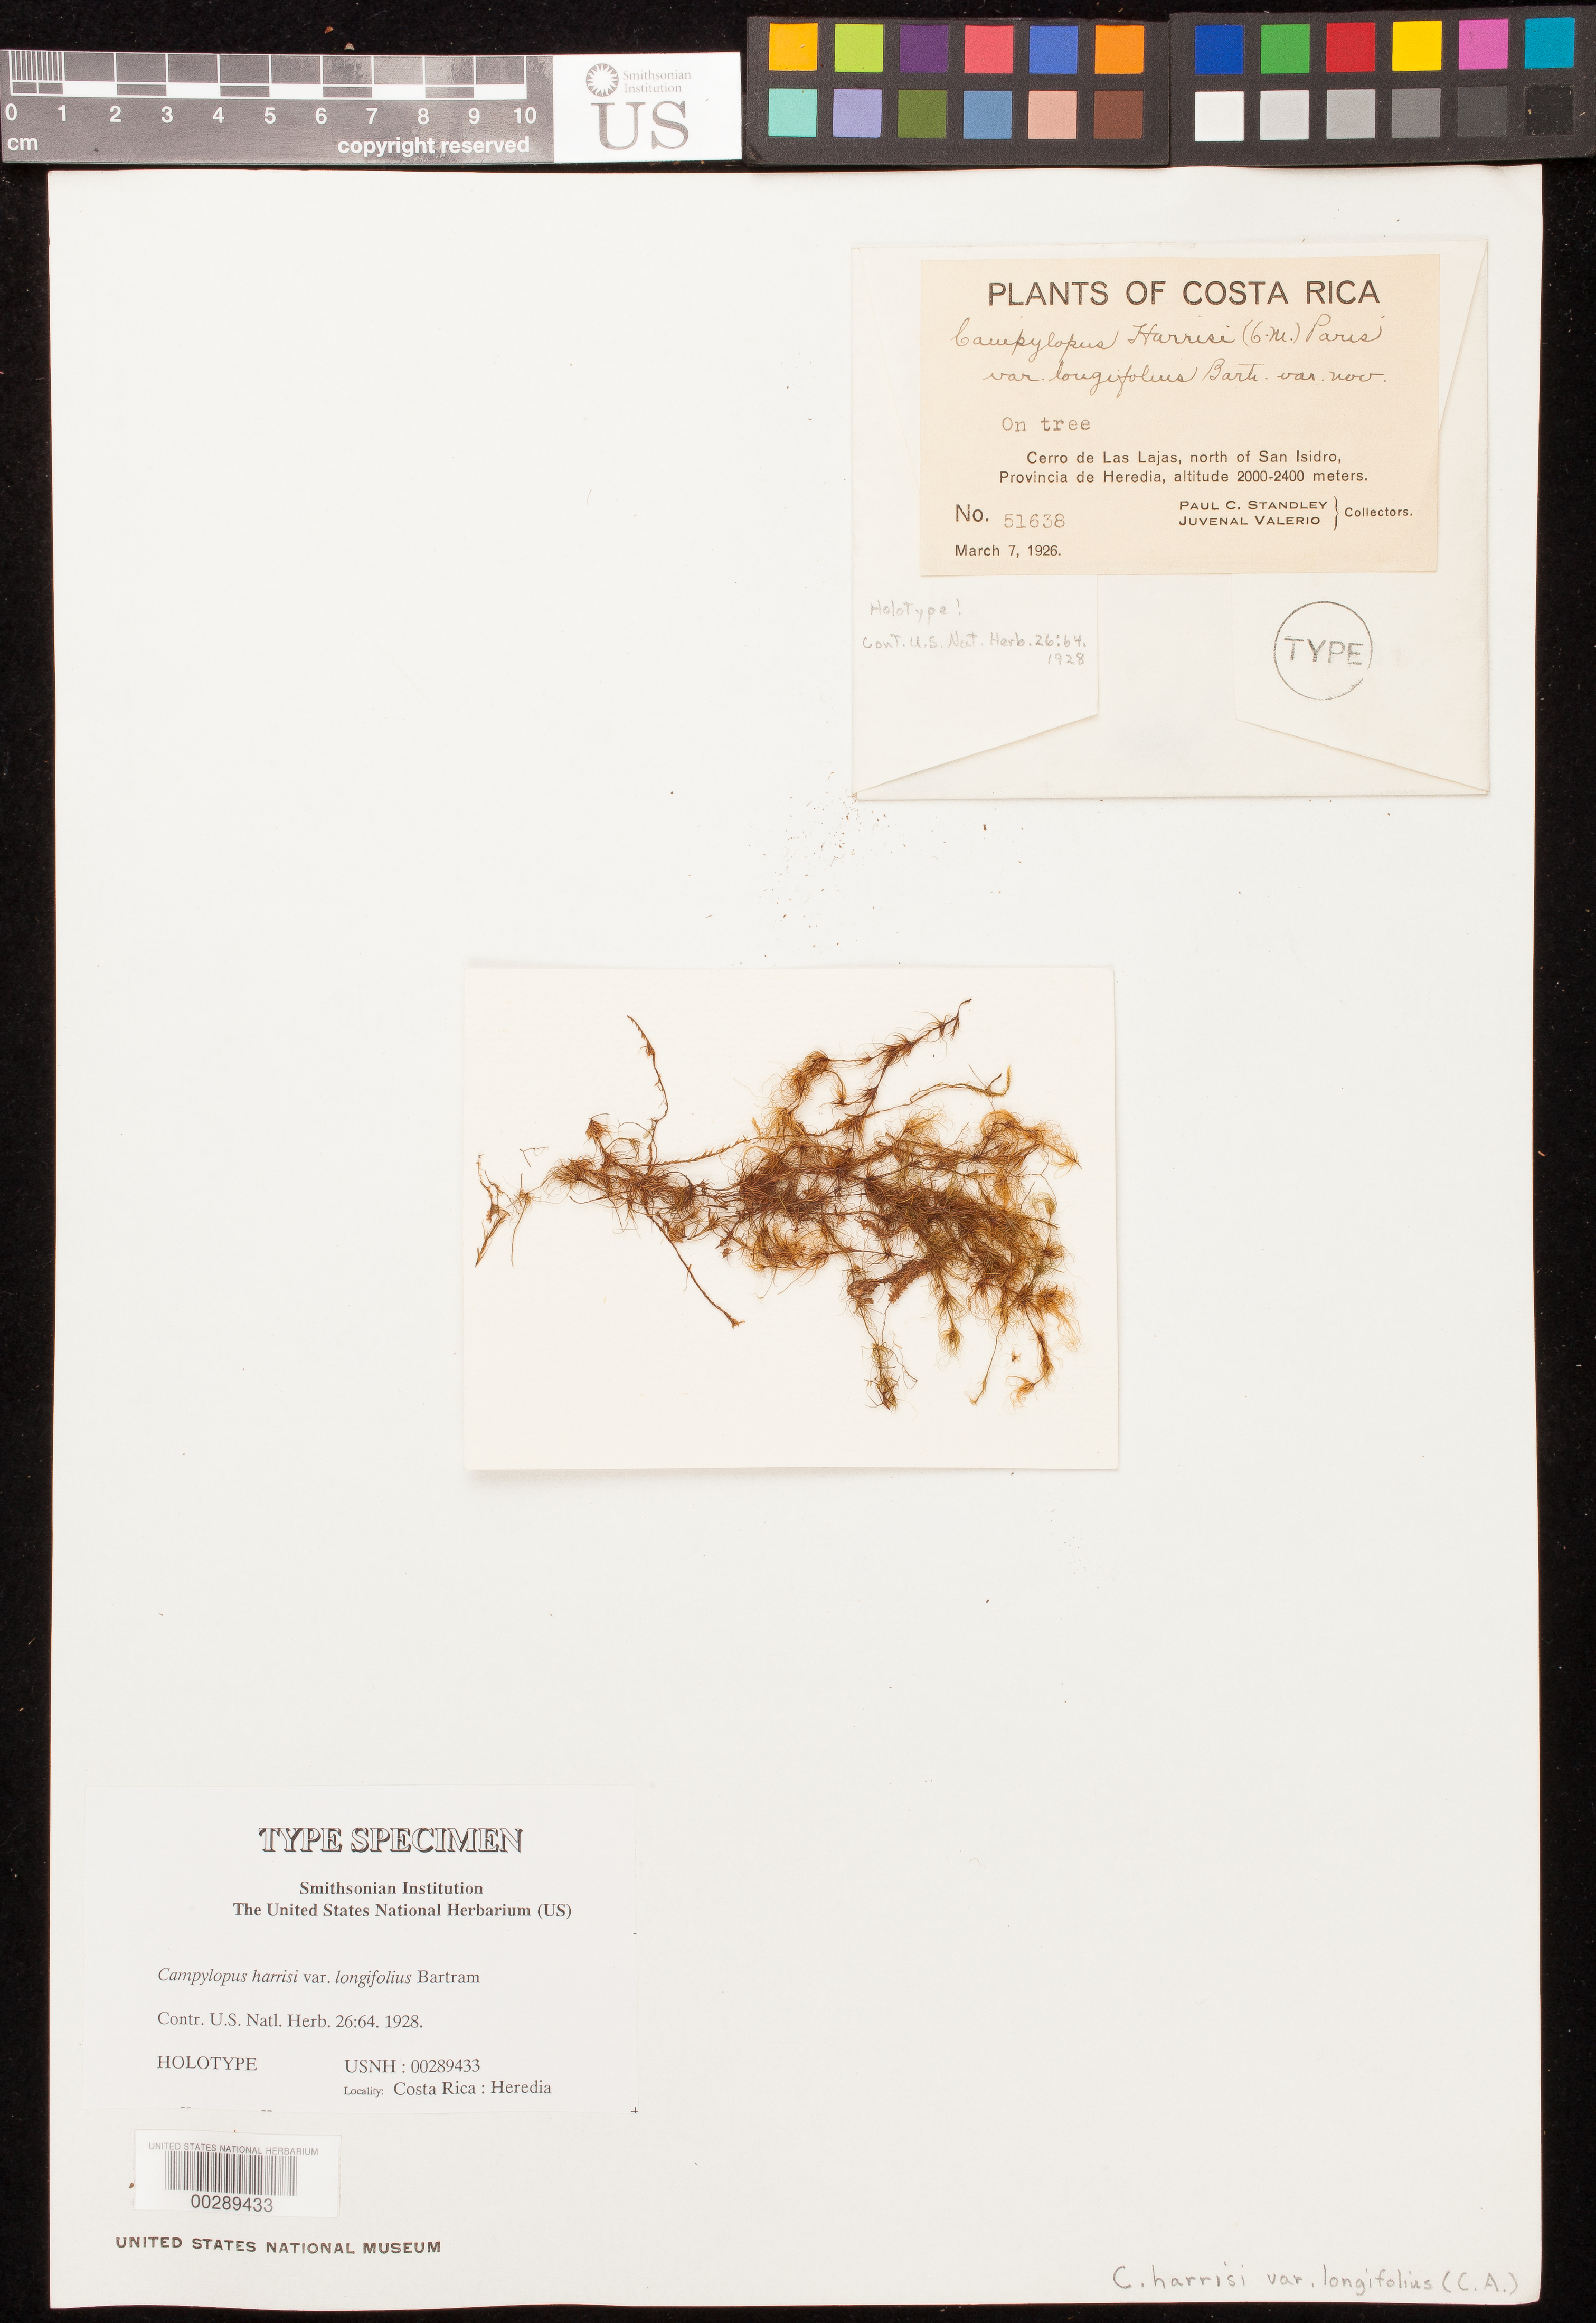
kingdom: Plantae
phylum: Bryophyta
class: Bryopsida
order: Dicranales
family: Leucobryaceae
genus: Campylopus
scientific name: Campylopus harrisi var. longifolius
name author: E.B. Bartram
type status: Holotype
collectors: P. C. Standley & J. Valerio R.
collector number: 51638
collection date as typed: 07 Mar 1926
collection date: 1926-03-07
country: Costa Rica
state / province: Heredia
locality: Cerro de las lajas, N of San Isidro.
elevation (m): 2000